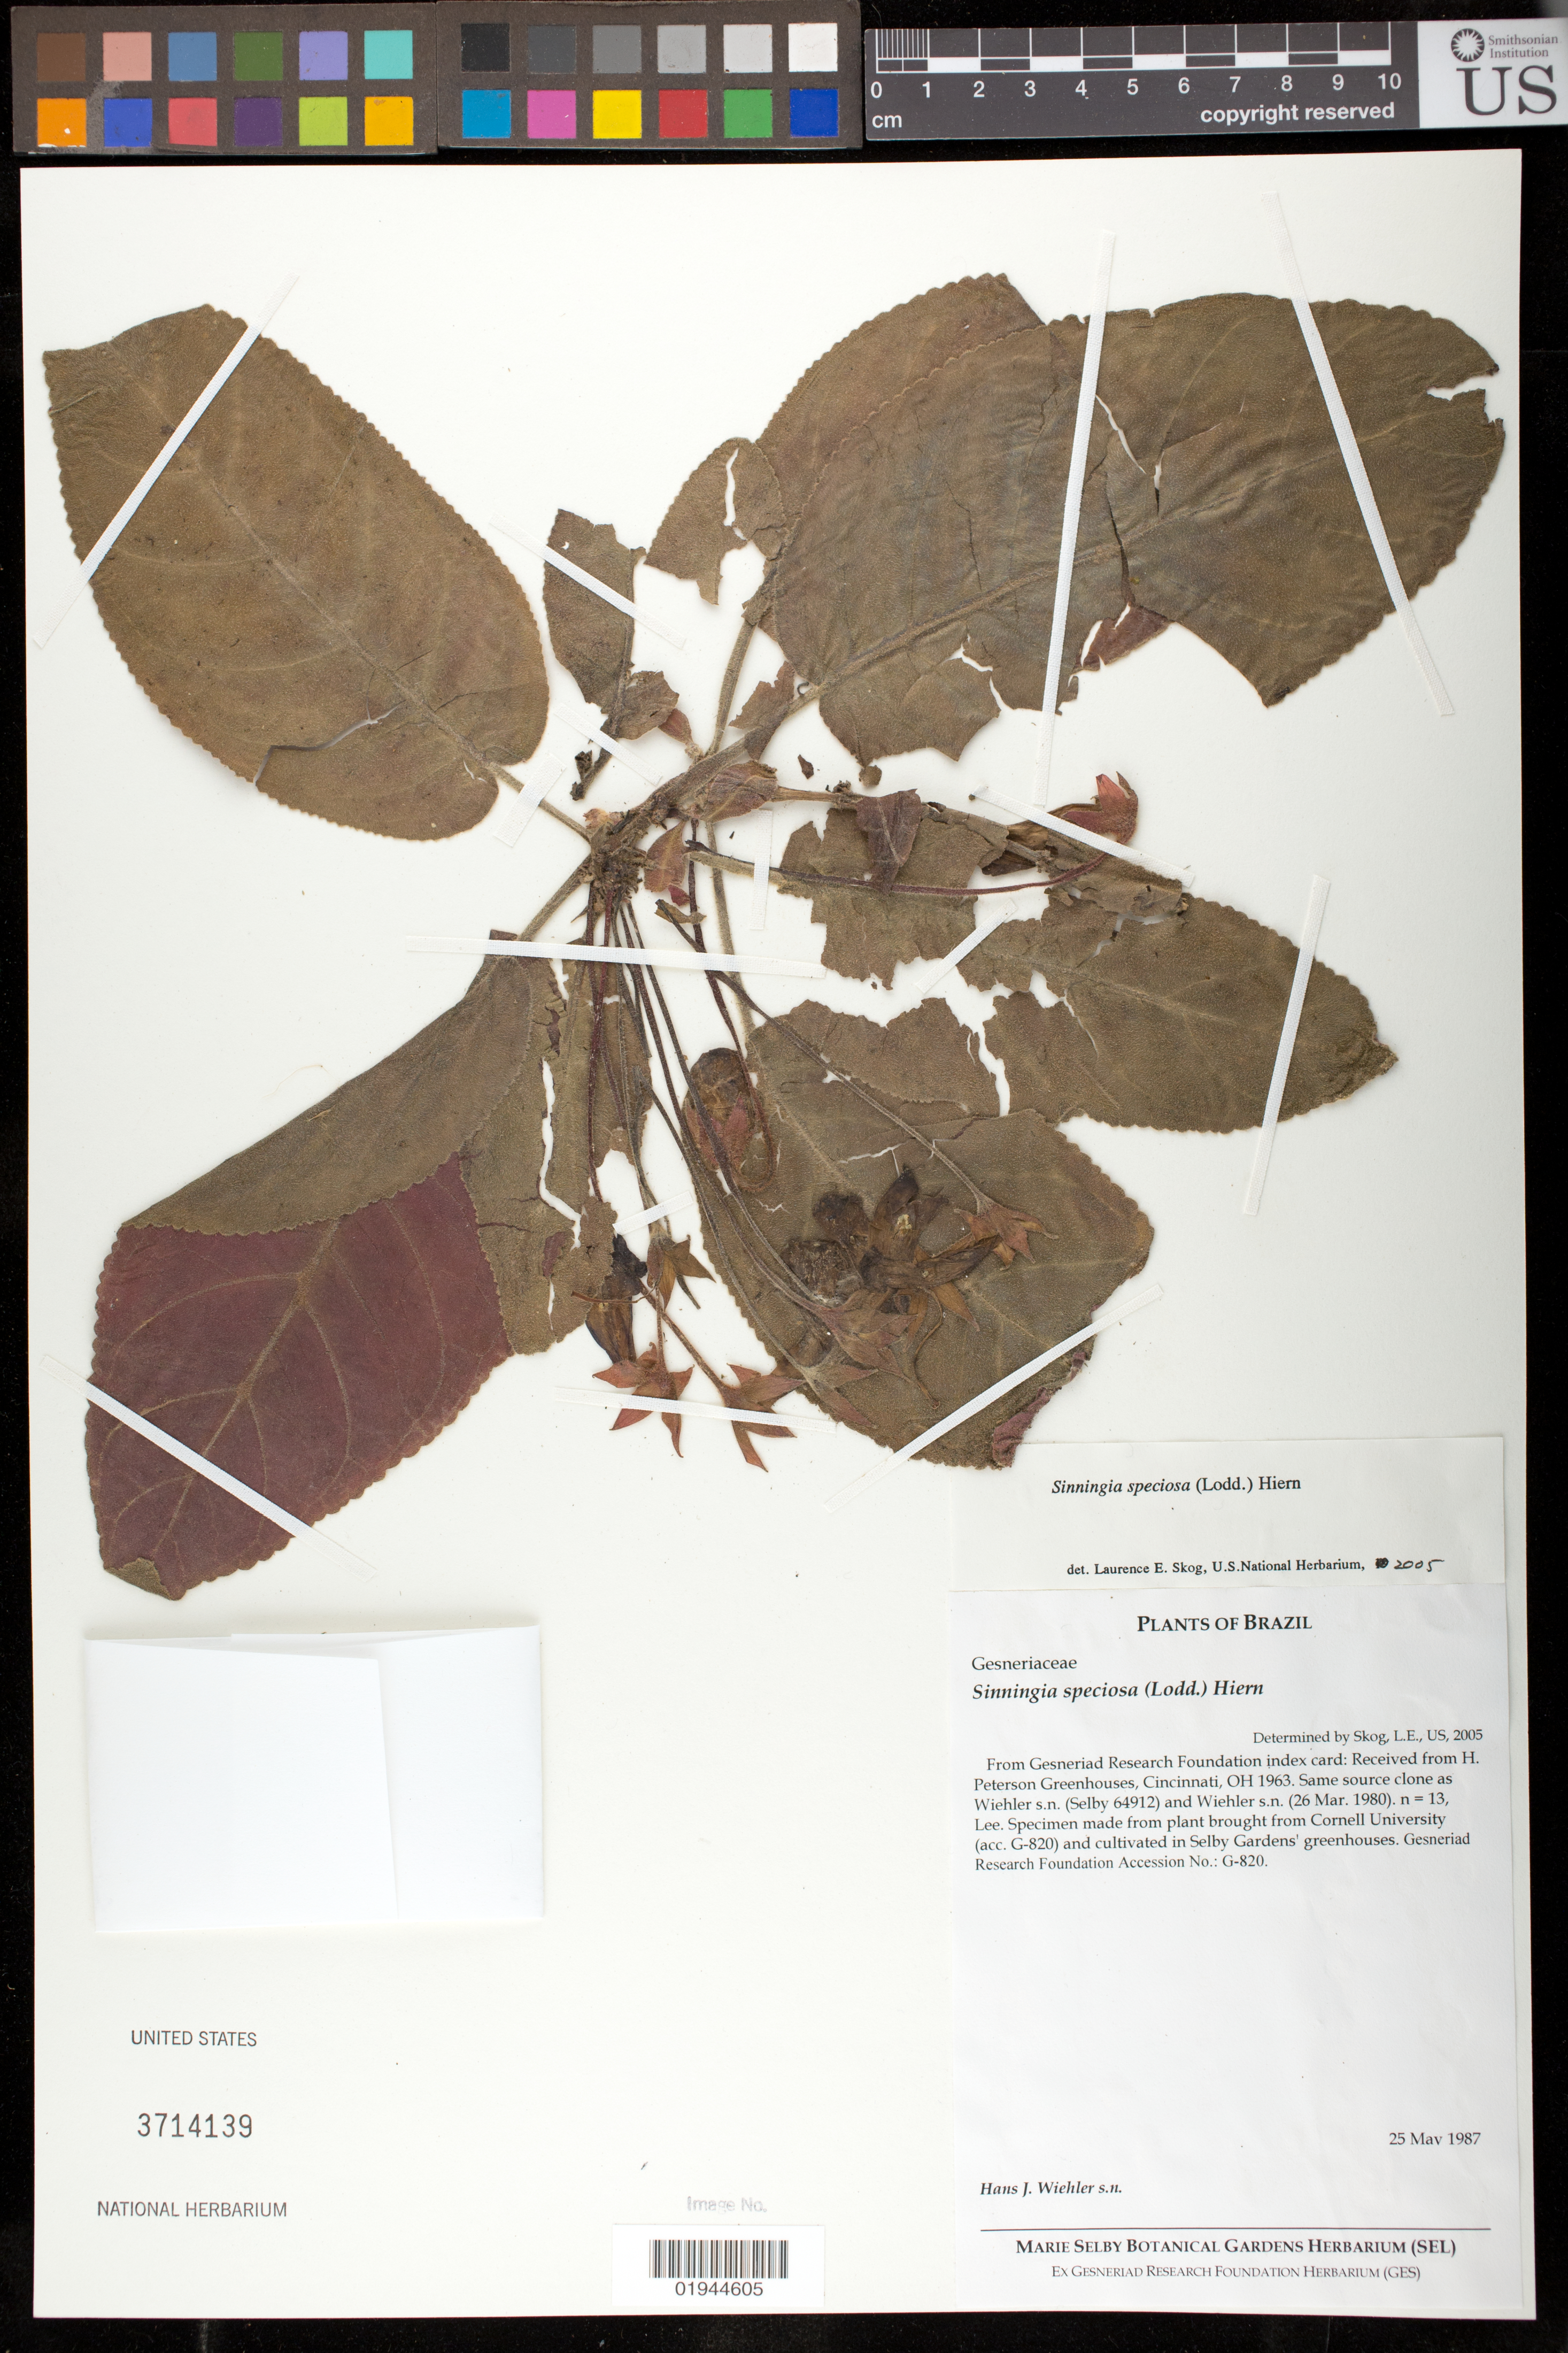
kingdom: Plantae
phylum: Tracheophyta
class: Magnoliopsida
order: Lamiales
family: Gesneriaceae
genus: Sinningia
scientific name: Sinningia speciosa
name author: (Lodd.) Hiern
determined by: Skog, Laurence E.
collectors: H. J. Wiehler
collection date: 1987-05-25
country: United States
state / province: Florida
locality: Marie Selby Botanical Gardens greenhouses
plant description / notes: Received from H. Peterson Greenhouses, Cincinnati, OH 1963. Same source clone as Wiehler s.n. (Selby 64912) and Wiehler s.n. (26 Mar 1980). n=13, Lee. Specimen made from plany brought from Cornell University and cultivated in Selby Garden's greenhouses.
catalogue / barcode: US 3714139